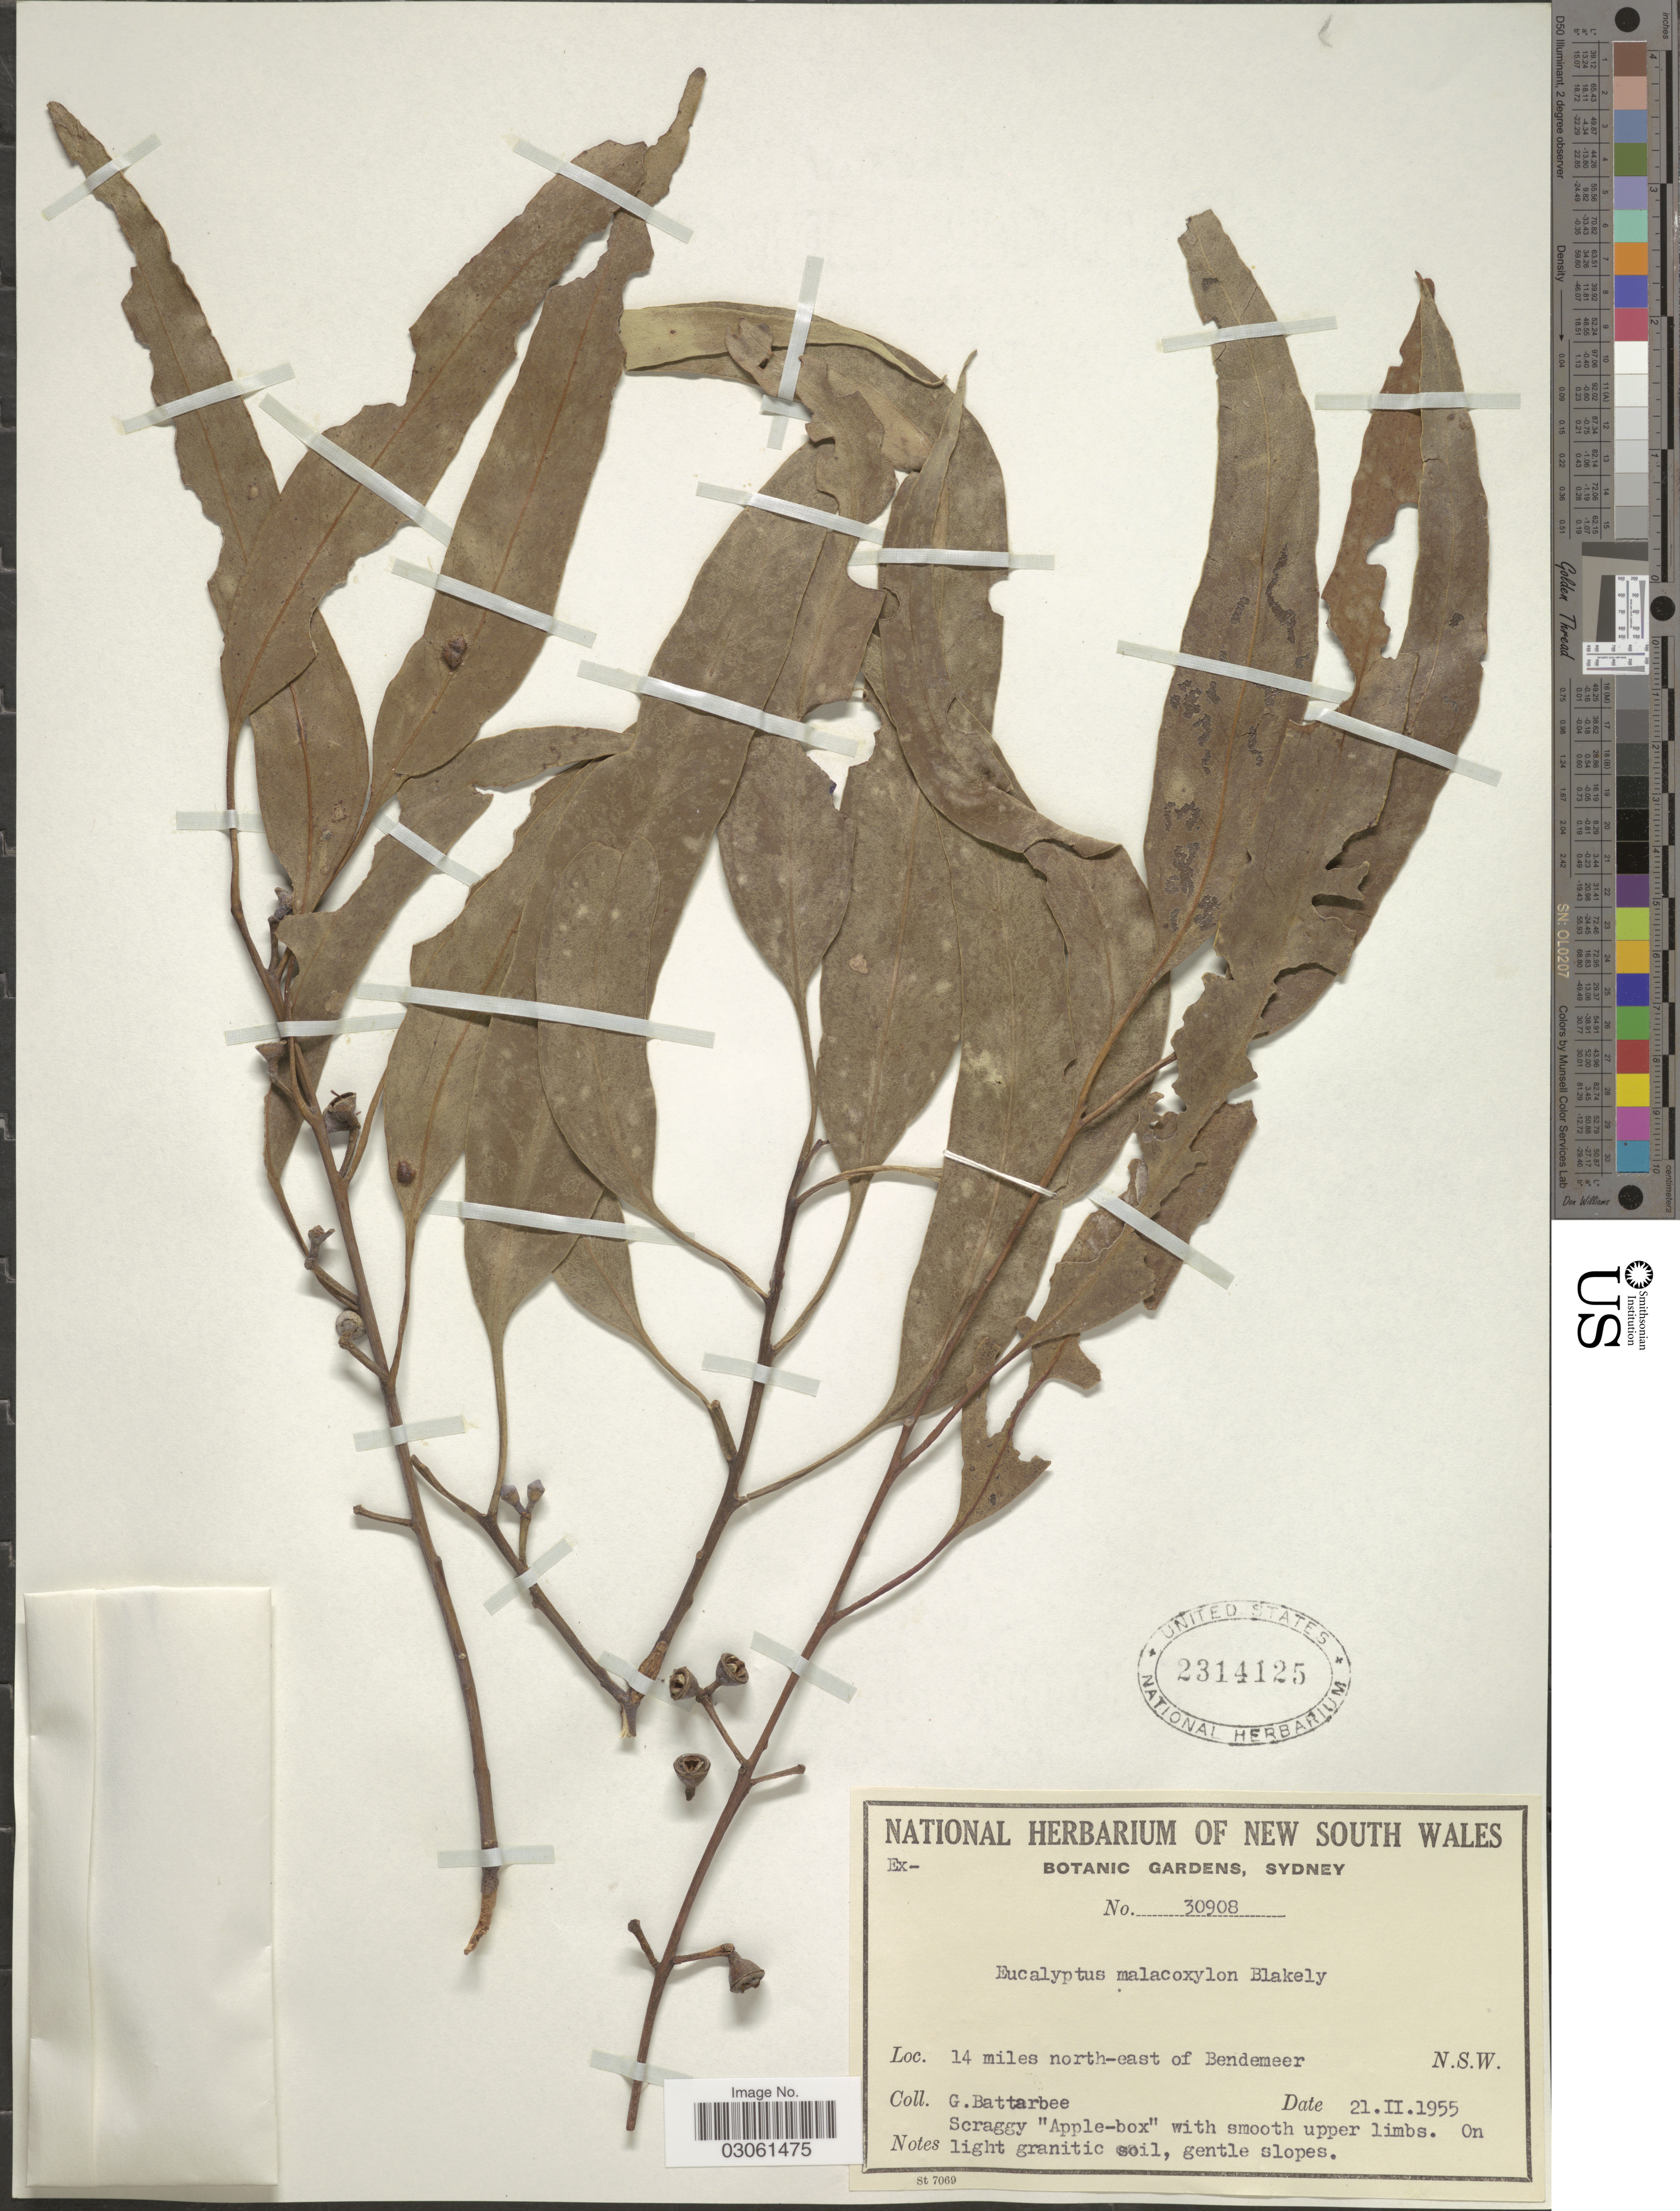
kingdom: Plantae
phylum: Tracheophyta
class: Magnoliopsida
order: Myrtales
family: Myrtaceae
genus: Eucalyptus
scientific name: Eucalyptus malacoxylon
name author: Blakely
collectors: G. Battarbee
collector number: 30908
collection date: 1955-02-21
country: Australia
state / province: New South Wales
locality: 14 miles north-east of Bendemeer. N. S. W.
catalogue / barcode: US 2314125